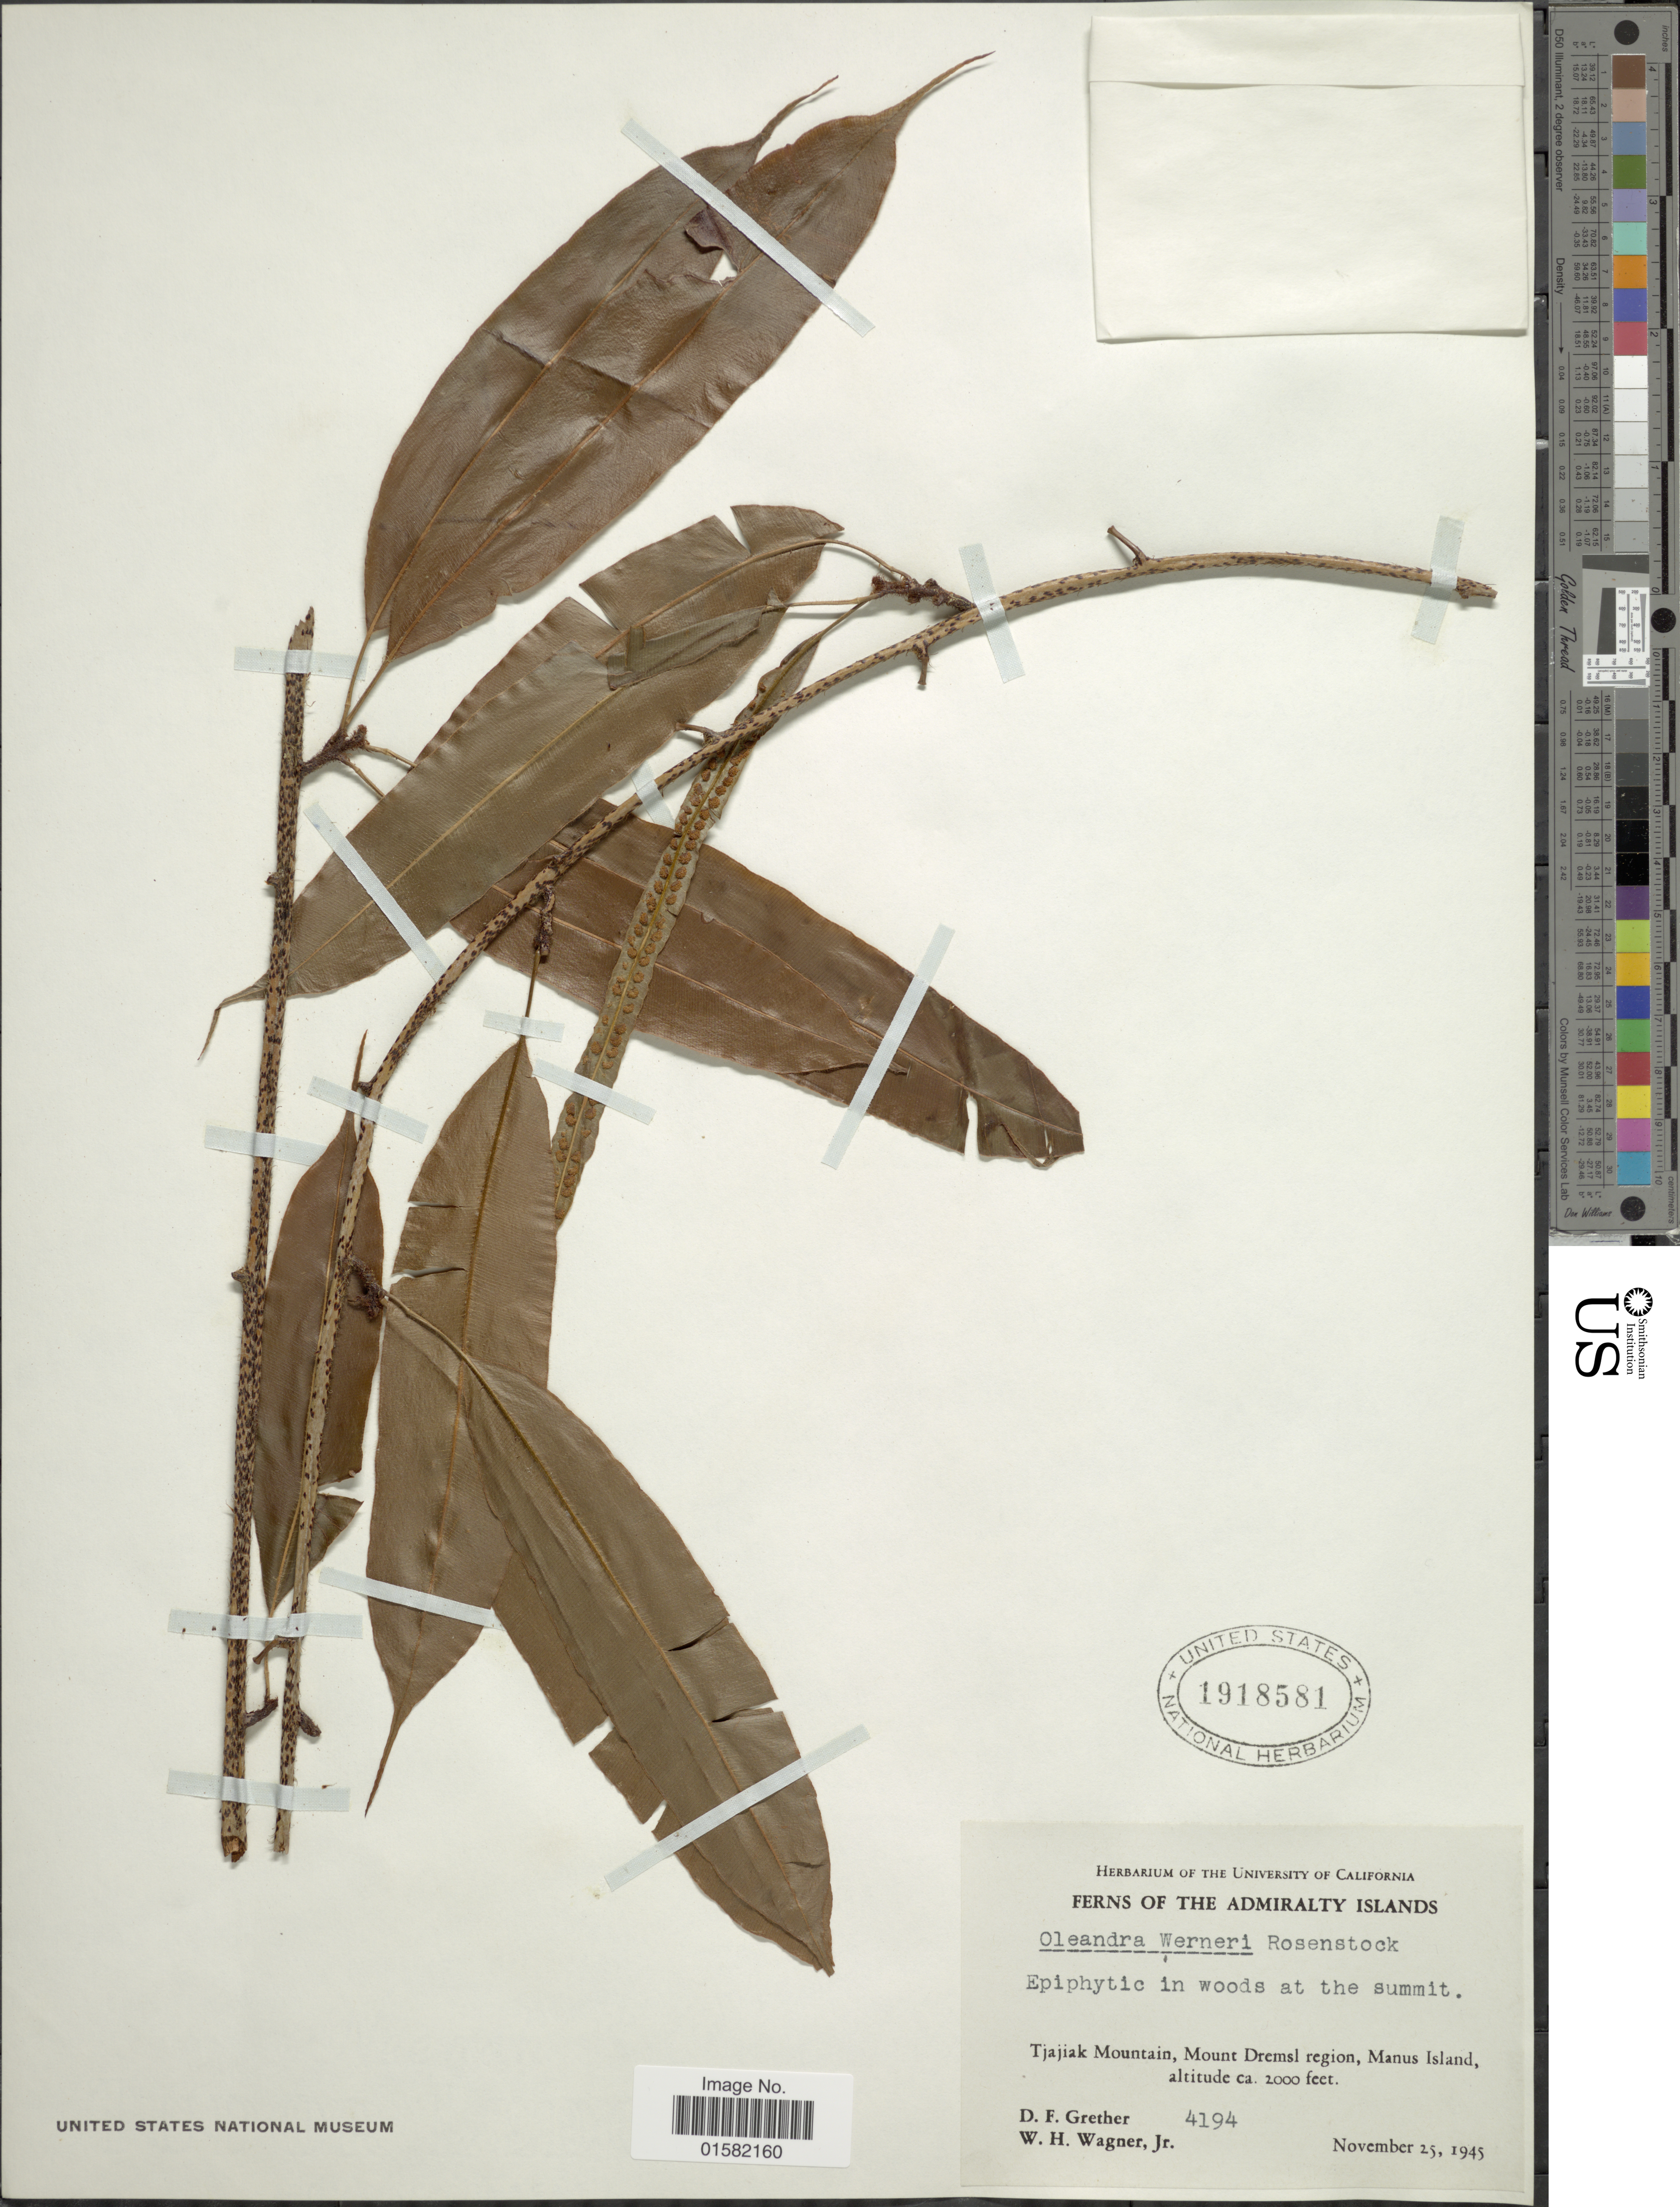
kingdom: Plantae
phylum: Tracheophyta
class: Polypodiopsida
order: Polypodiales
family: Oleandraceae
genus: Oleandra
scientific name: Oleandra werneri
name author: Rosenst.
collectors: D. F. Grether & W. H. Wagner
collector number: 4194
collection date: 1945-11-25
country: Papua New Guinea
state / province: Manus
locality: The Admiralty Islands, Tjajiak Mountain, Mount Dremsl region, Manus Island.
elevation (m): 610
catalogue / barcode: US 1918581